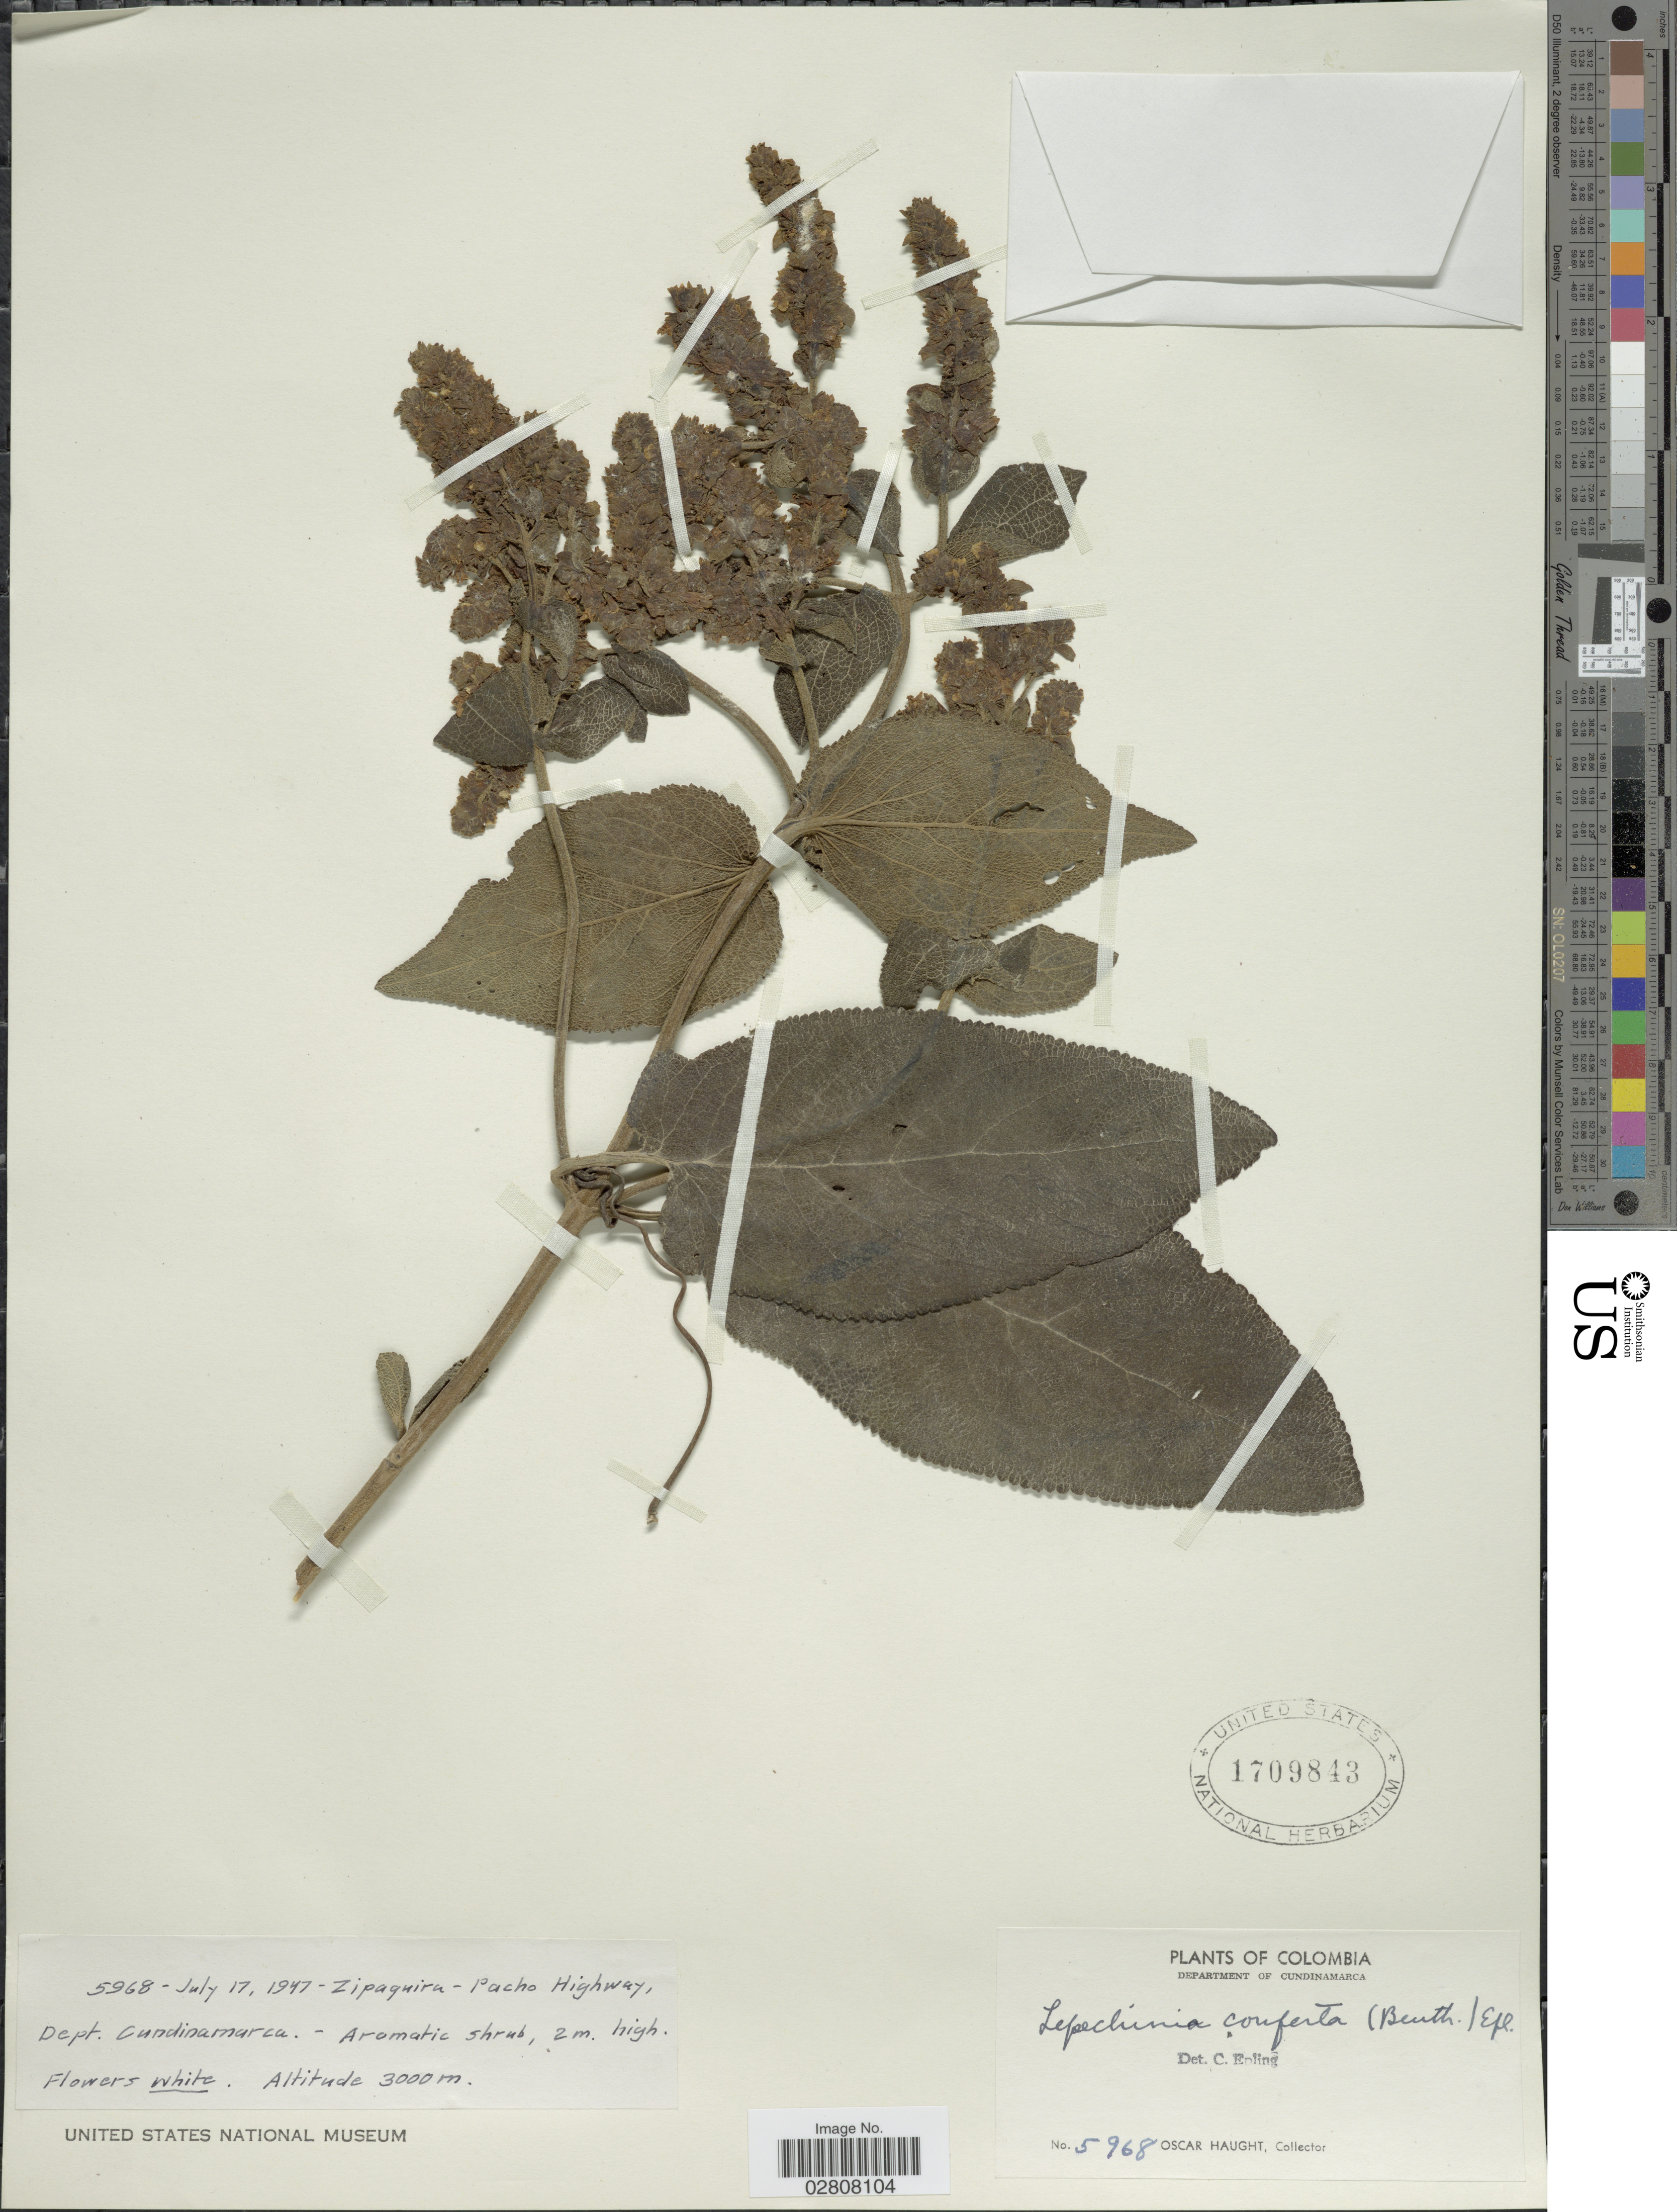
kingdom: Plantae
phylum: Tracheophyta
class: Magnoliopsida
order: Lamiales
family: Lamiaceae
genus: Lepechinia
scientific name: Lepechinia conferta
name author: (Benth.) Epling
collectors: O. L. Haught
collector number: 5968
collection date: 1947-07-17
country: Colombia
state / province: Cundinamarca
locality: Zipaquira - Pacho Highway, Dept. Cundinamarca.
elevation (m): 3000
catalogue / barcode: US 1709843